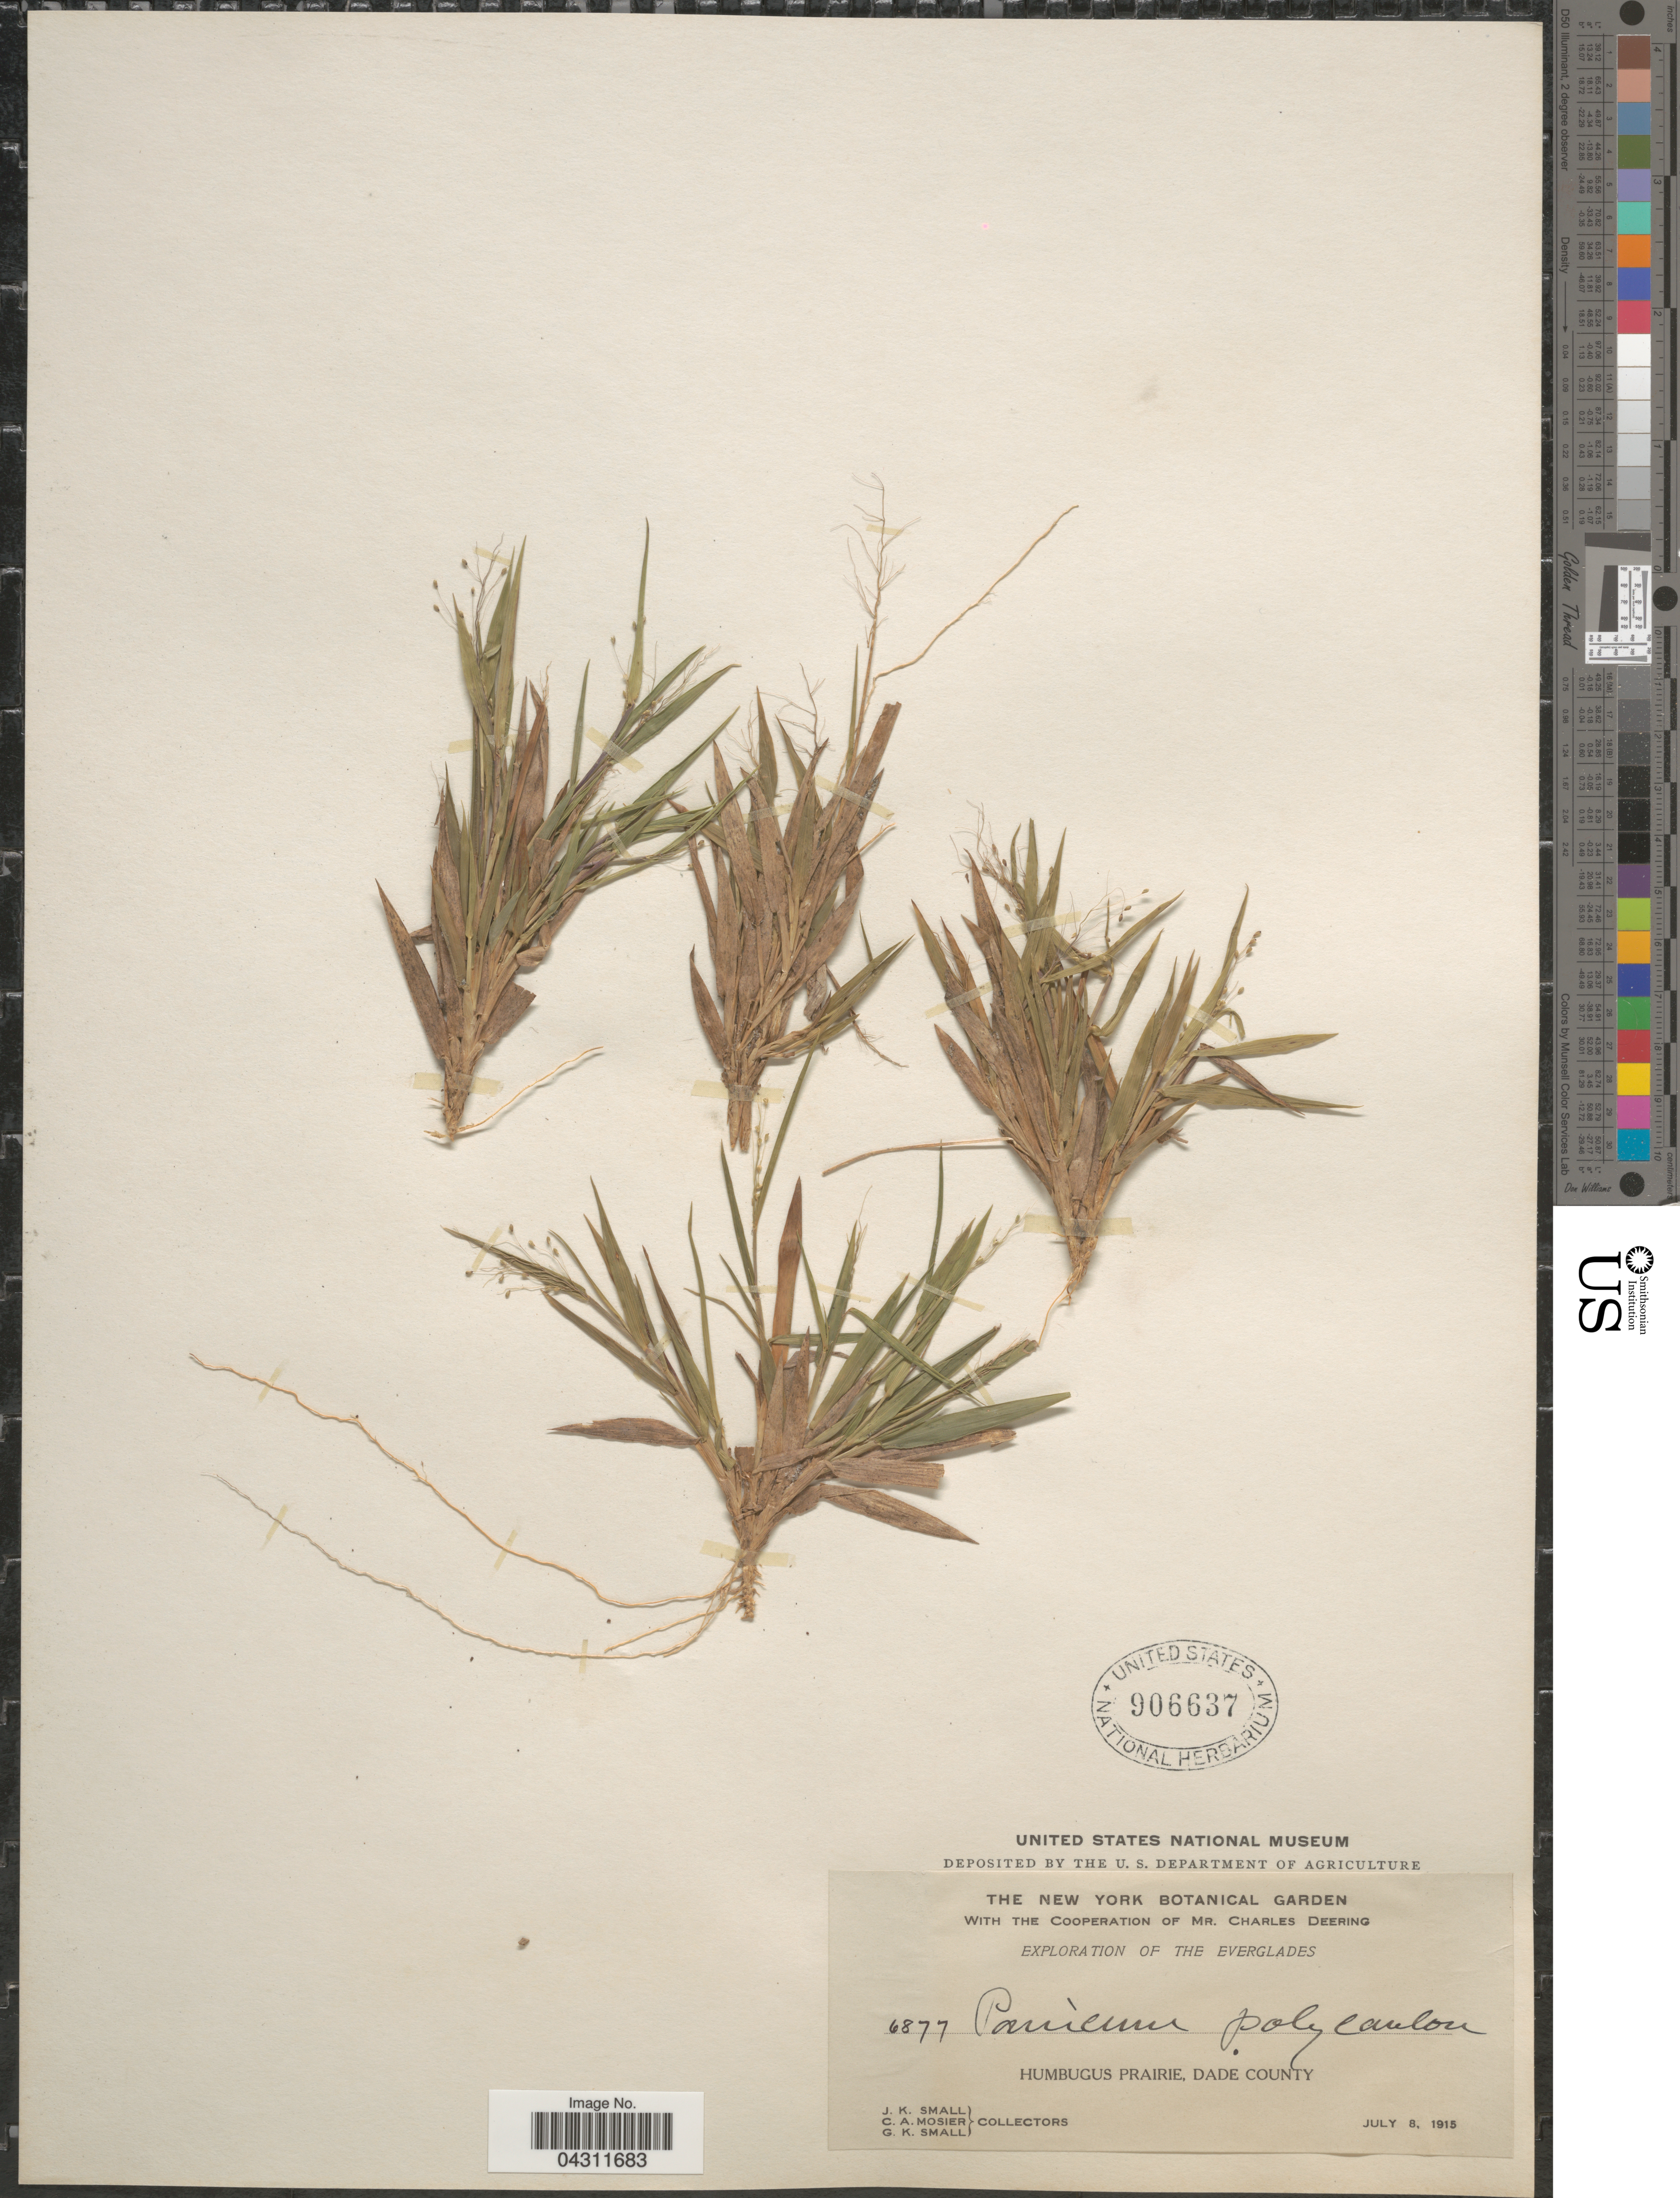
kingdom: Plantae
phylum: Tracheophyta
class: Liliopsida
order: Poales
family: Poaceae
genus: Dichanthelium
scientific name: Dichanthelium strigosum var. glabrescens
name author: (Griseb.) Freckmann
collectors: J. K. Small, C. A. Mosier & G. K. Small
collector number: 6877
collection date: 1915-07-08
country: United States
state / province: Florida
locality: Exploration of The Everglades. Humbugus Prairie, Dade County.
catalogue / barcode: US 906637